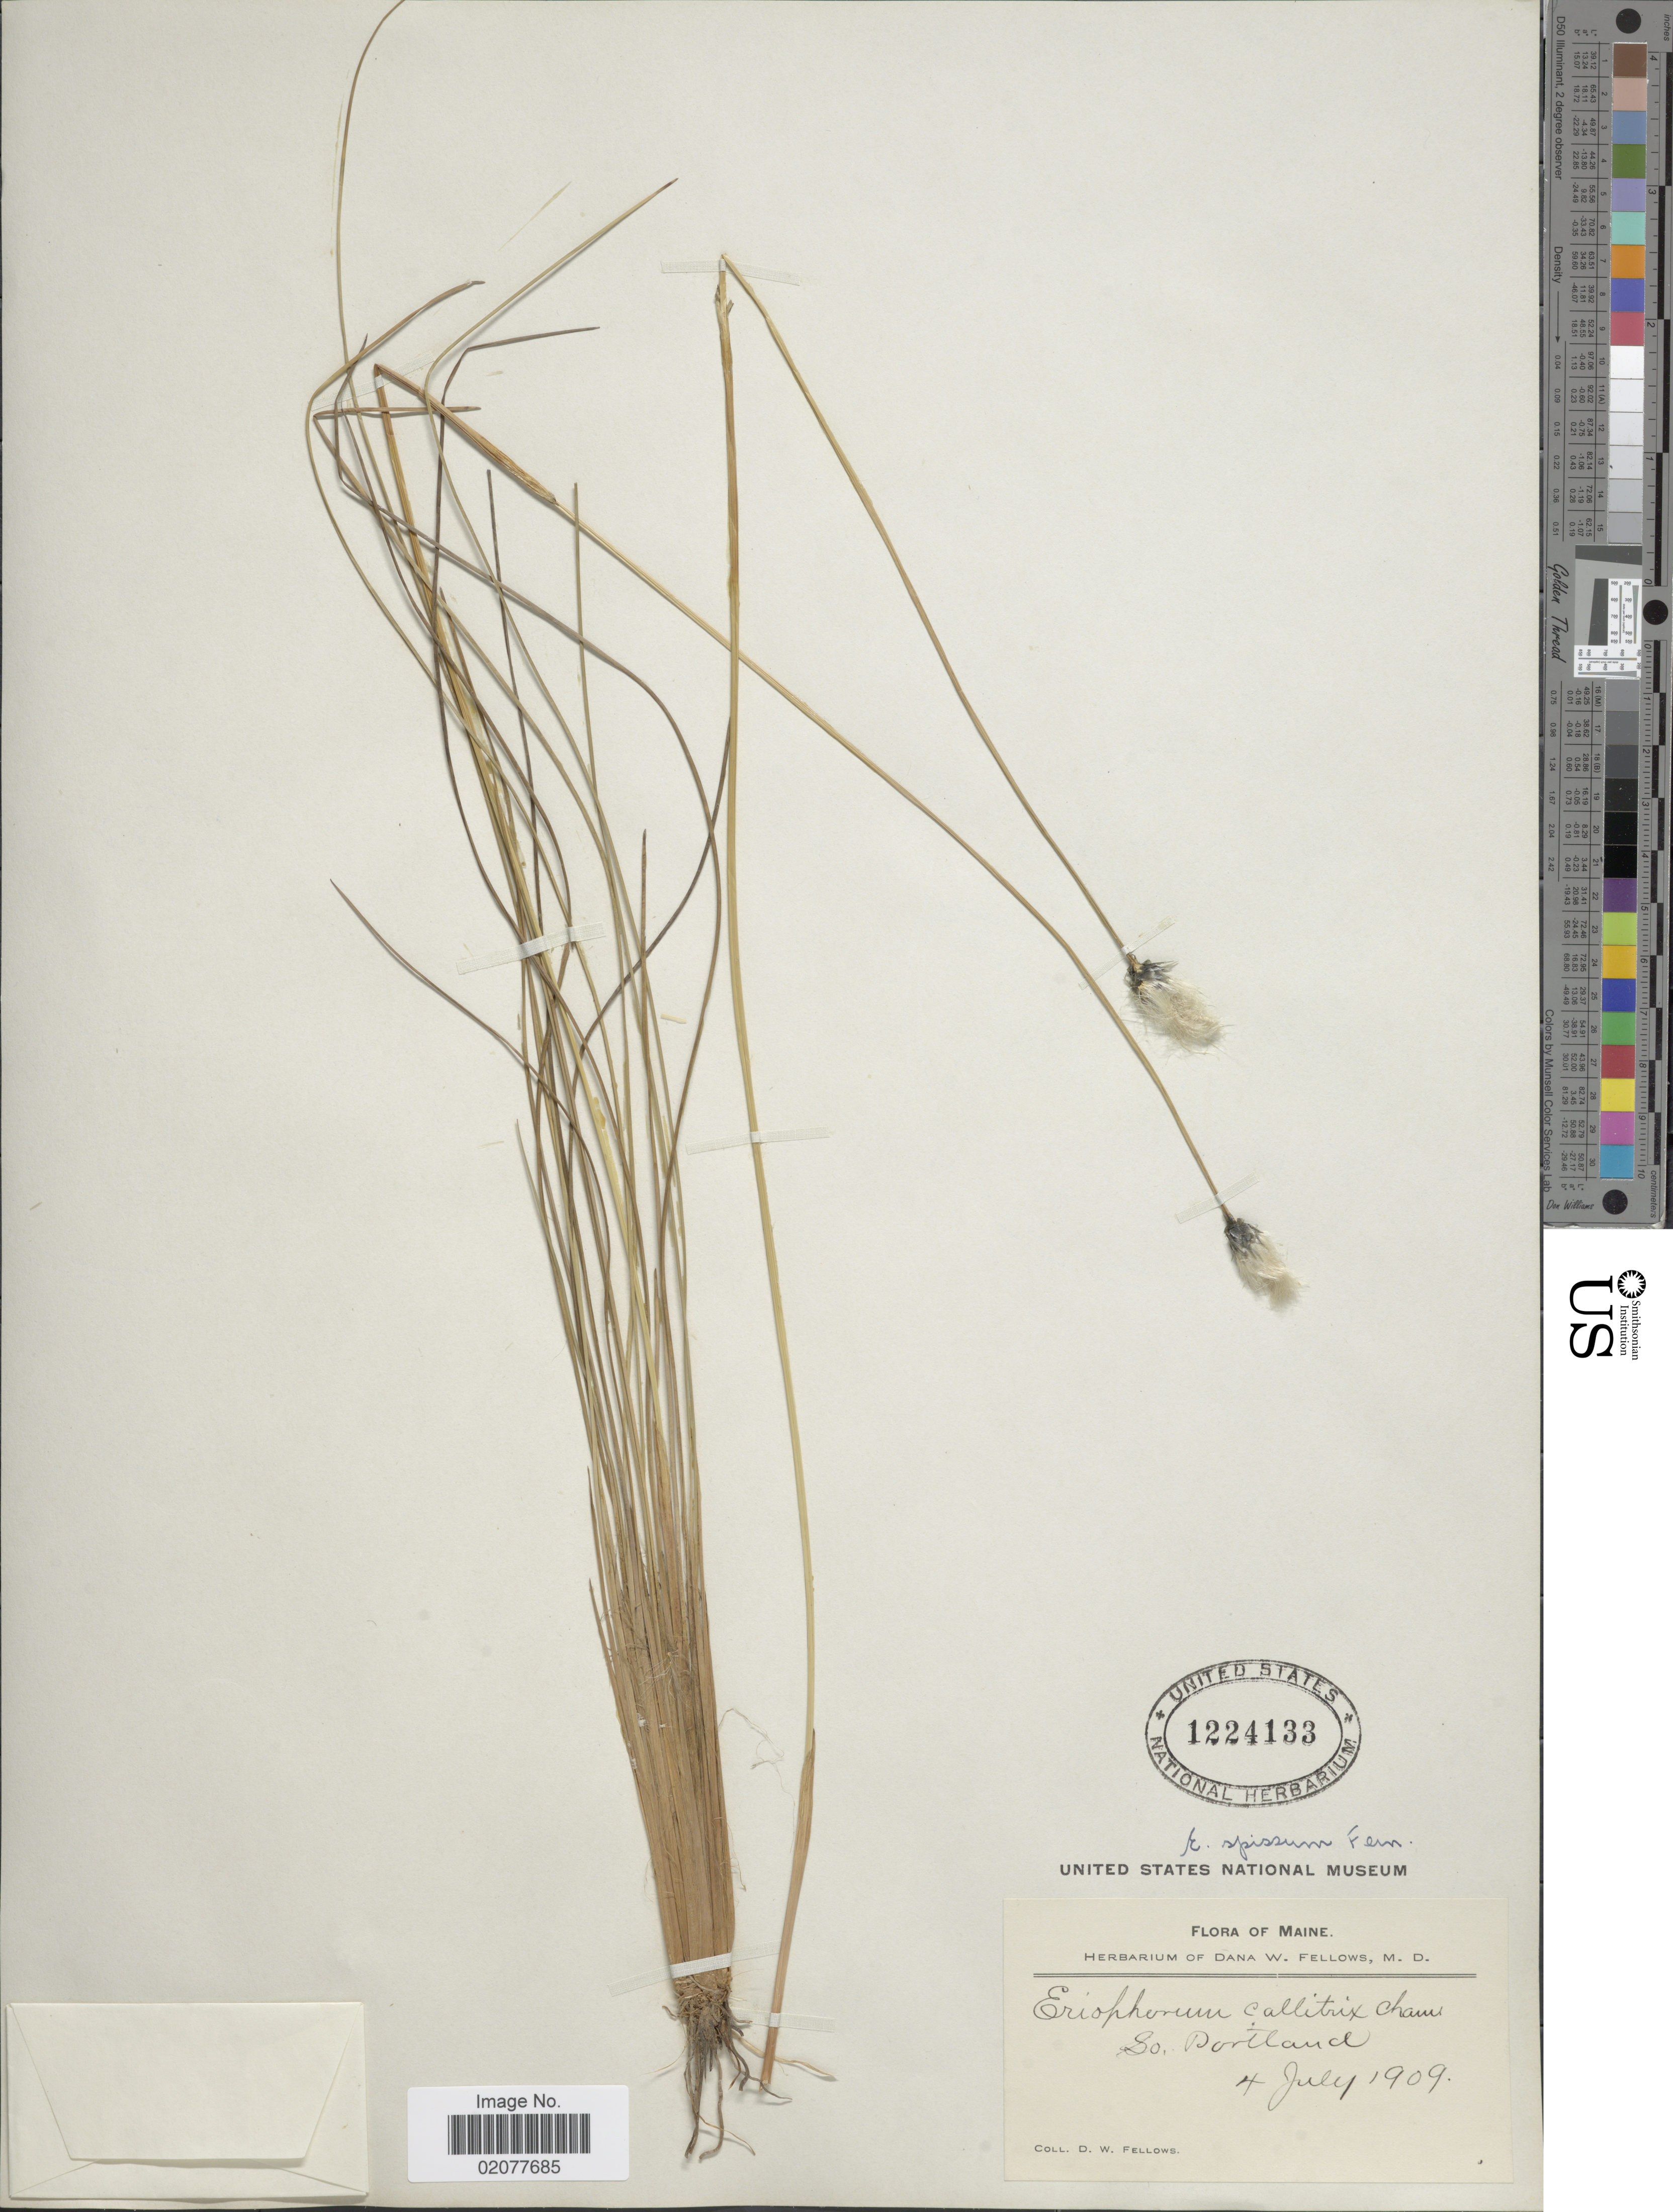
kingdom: Plantae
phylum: Tracheophyta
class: Liliopsida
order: Poales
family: Cyperaceae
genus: Eriophorum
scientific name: Eriophorum spissum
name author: Fernald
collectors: D. W. Fellows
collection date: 1909-07-04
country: United States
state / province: Maine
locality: Maine, So. Portland.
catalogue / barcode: US 1224133